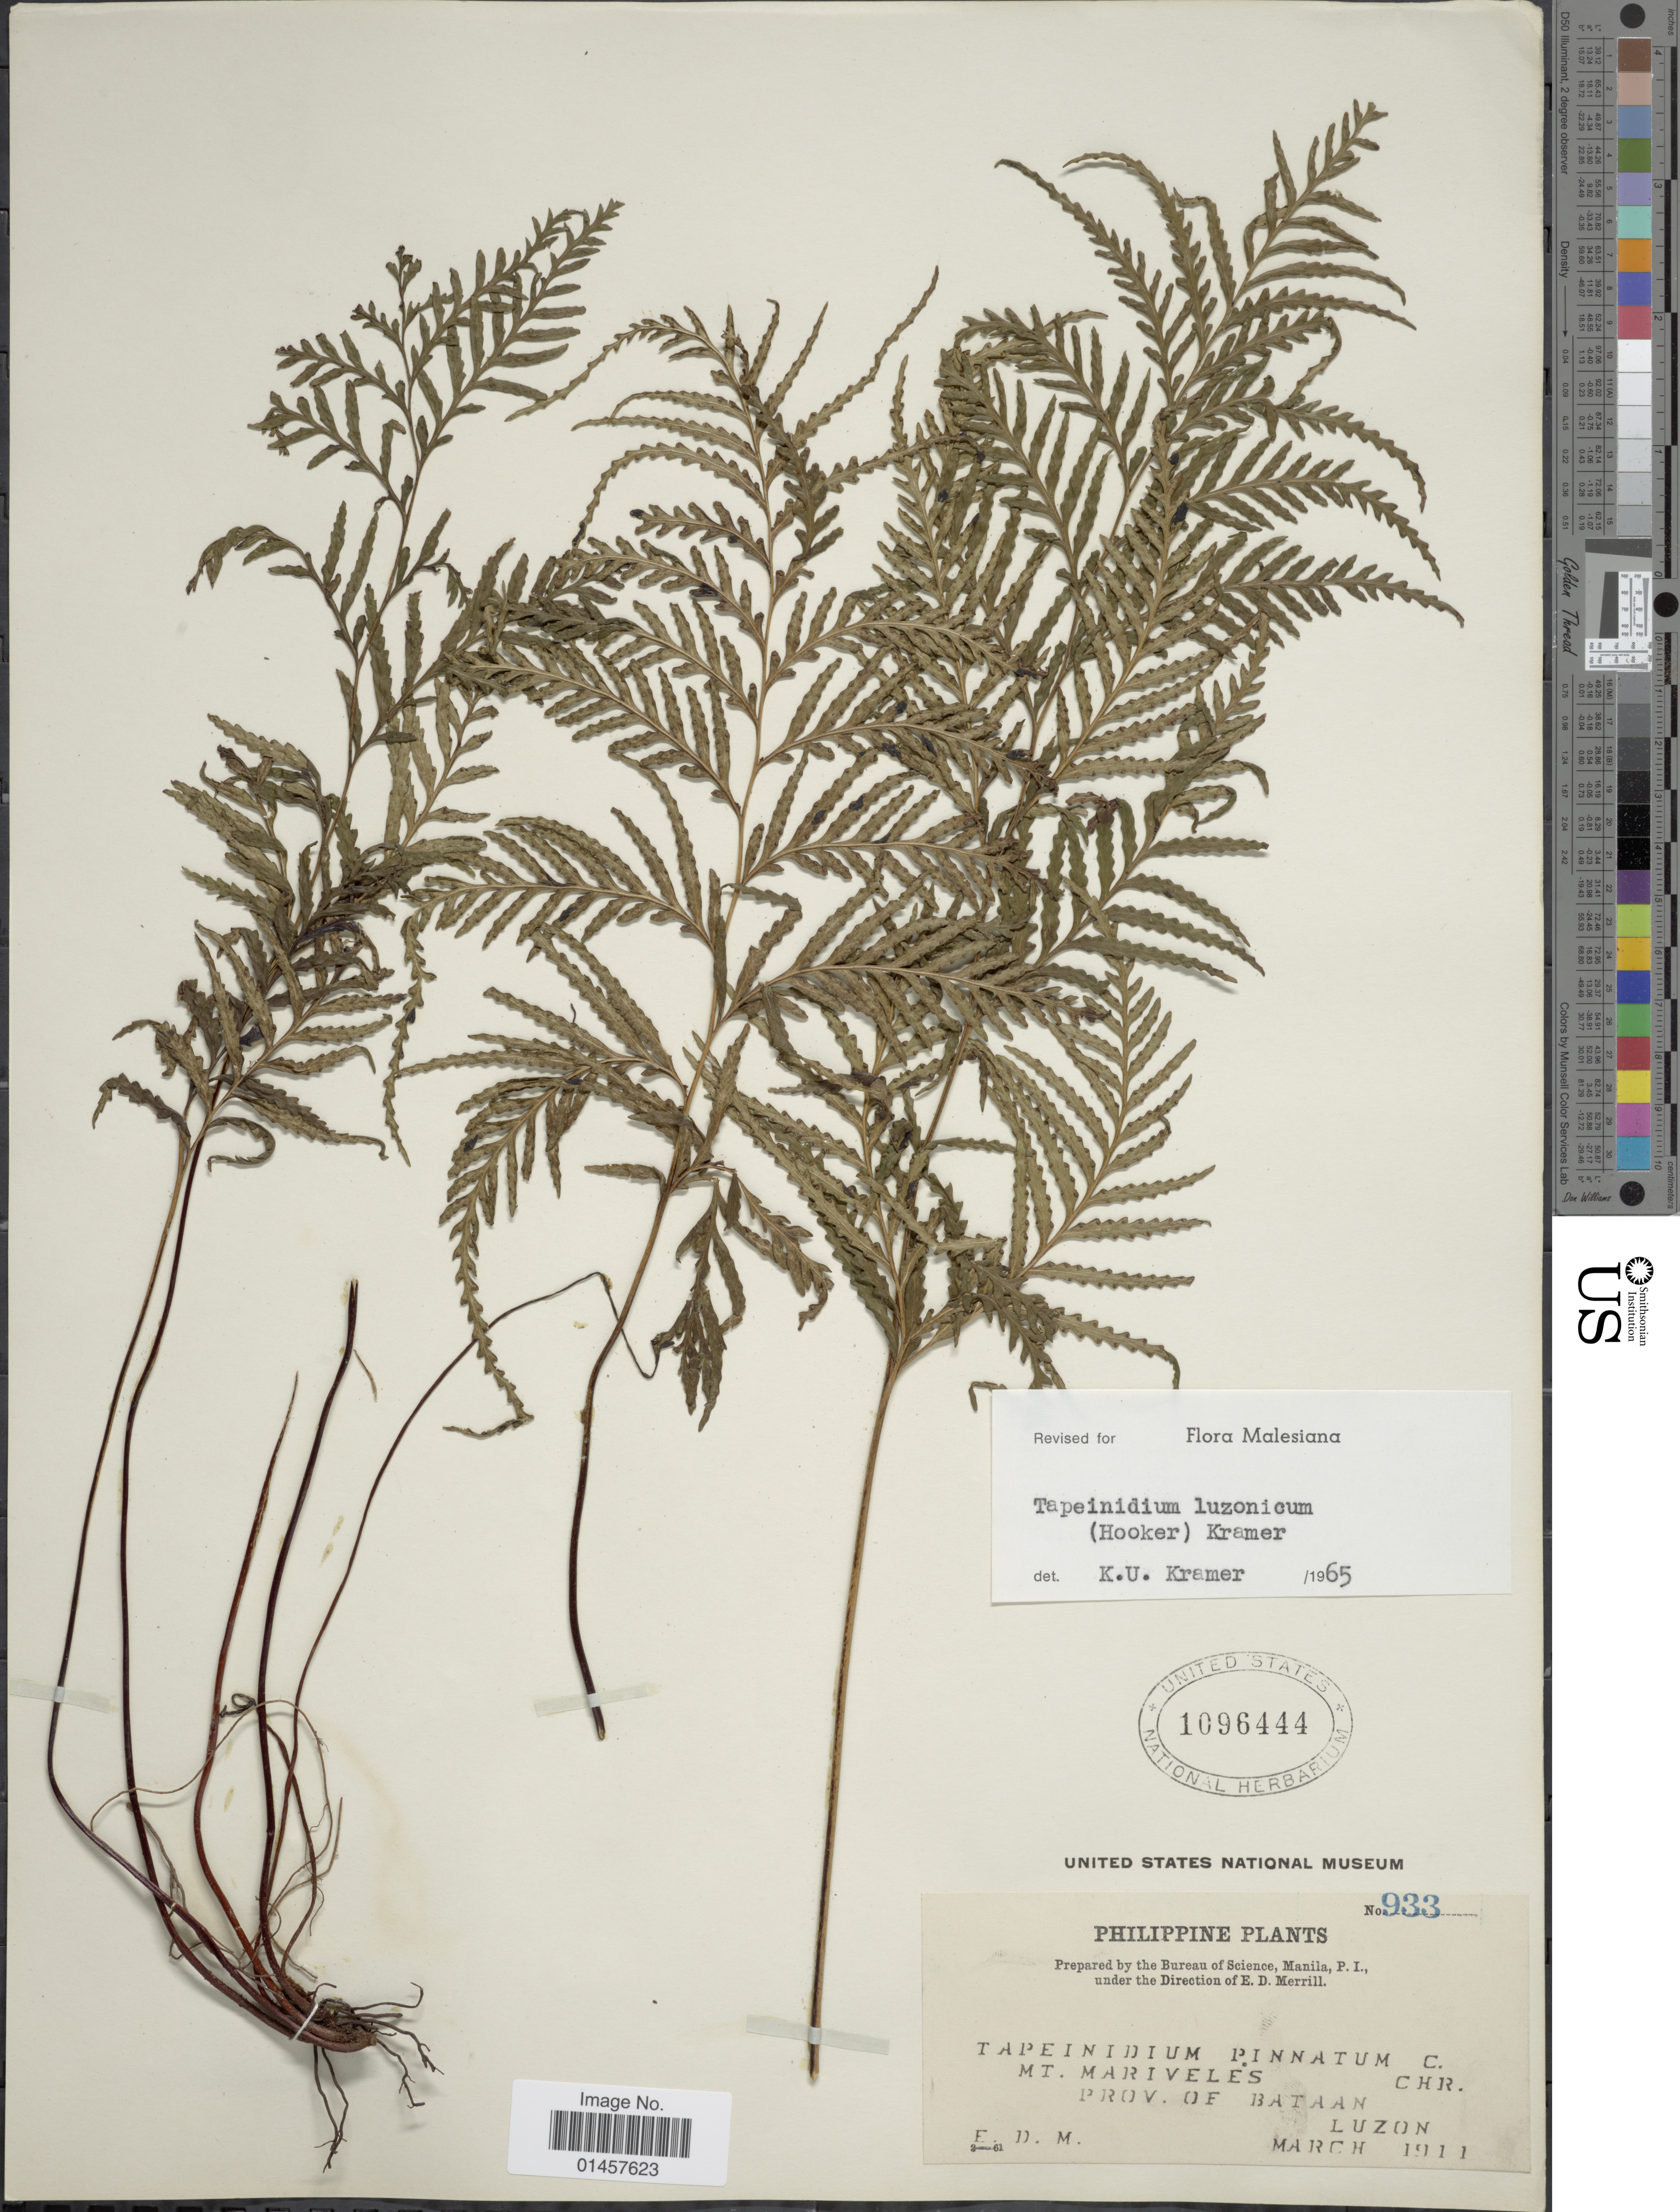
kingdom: Plantae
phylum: Tracheophyta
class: Polypodiopsida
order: Polypodiales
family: Lindsaeaceae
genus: Tapeinidium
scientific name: Tapeinidium luzonicum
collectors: E. D. Merrill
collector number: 933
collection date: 1911-03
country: Philippines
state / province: Cagayan Valley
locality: Mt. Mariveles, prov. of Bataan, Luzon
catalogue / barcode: US 1096444